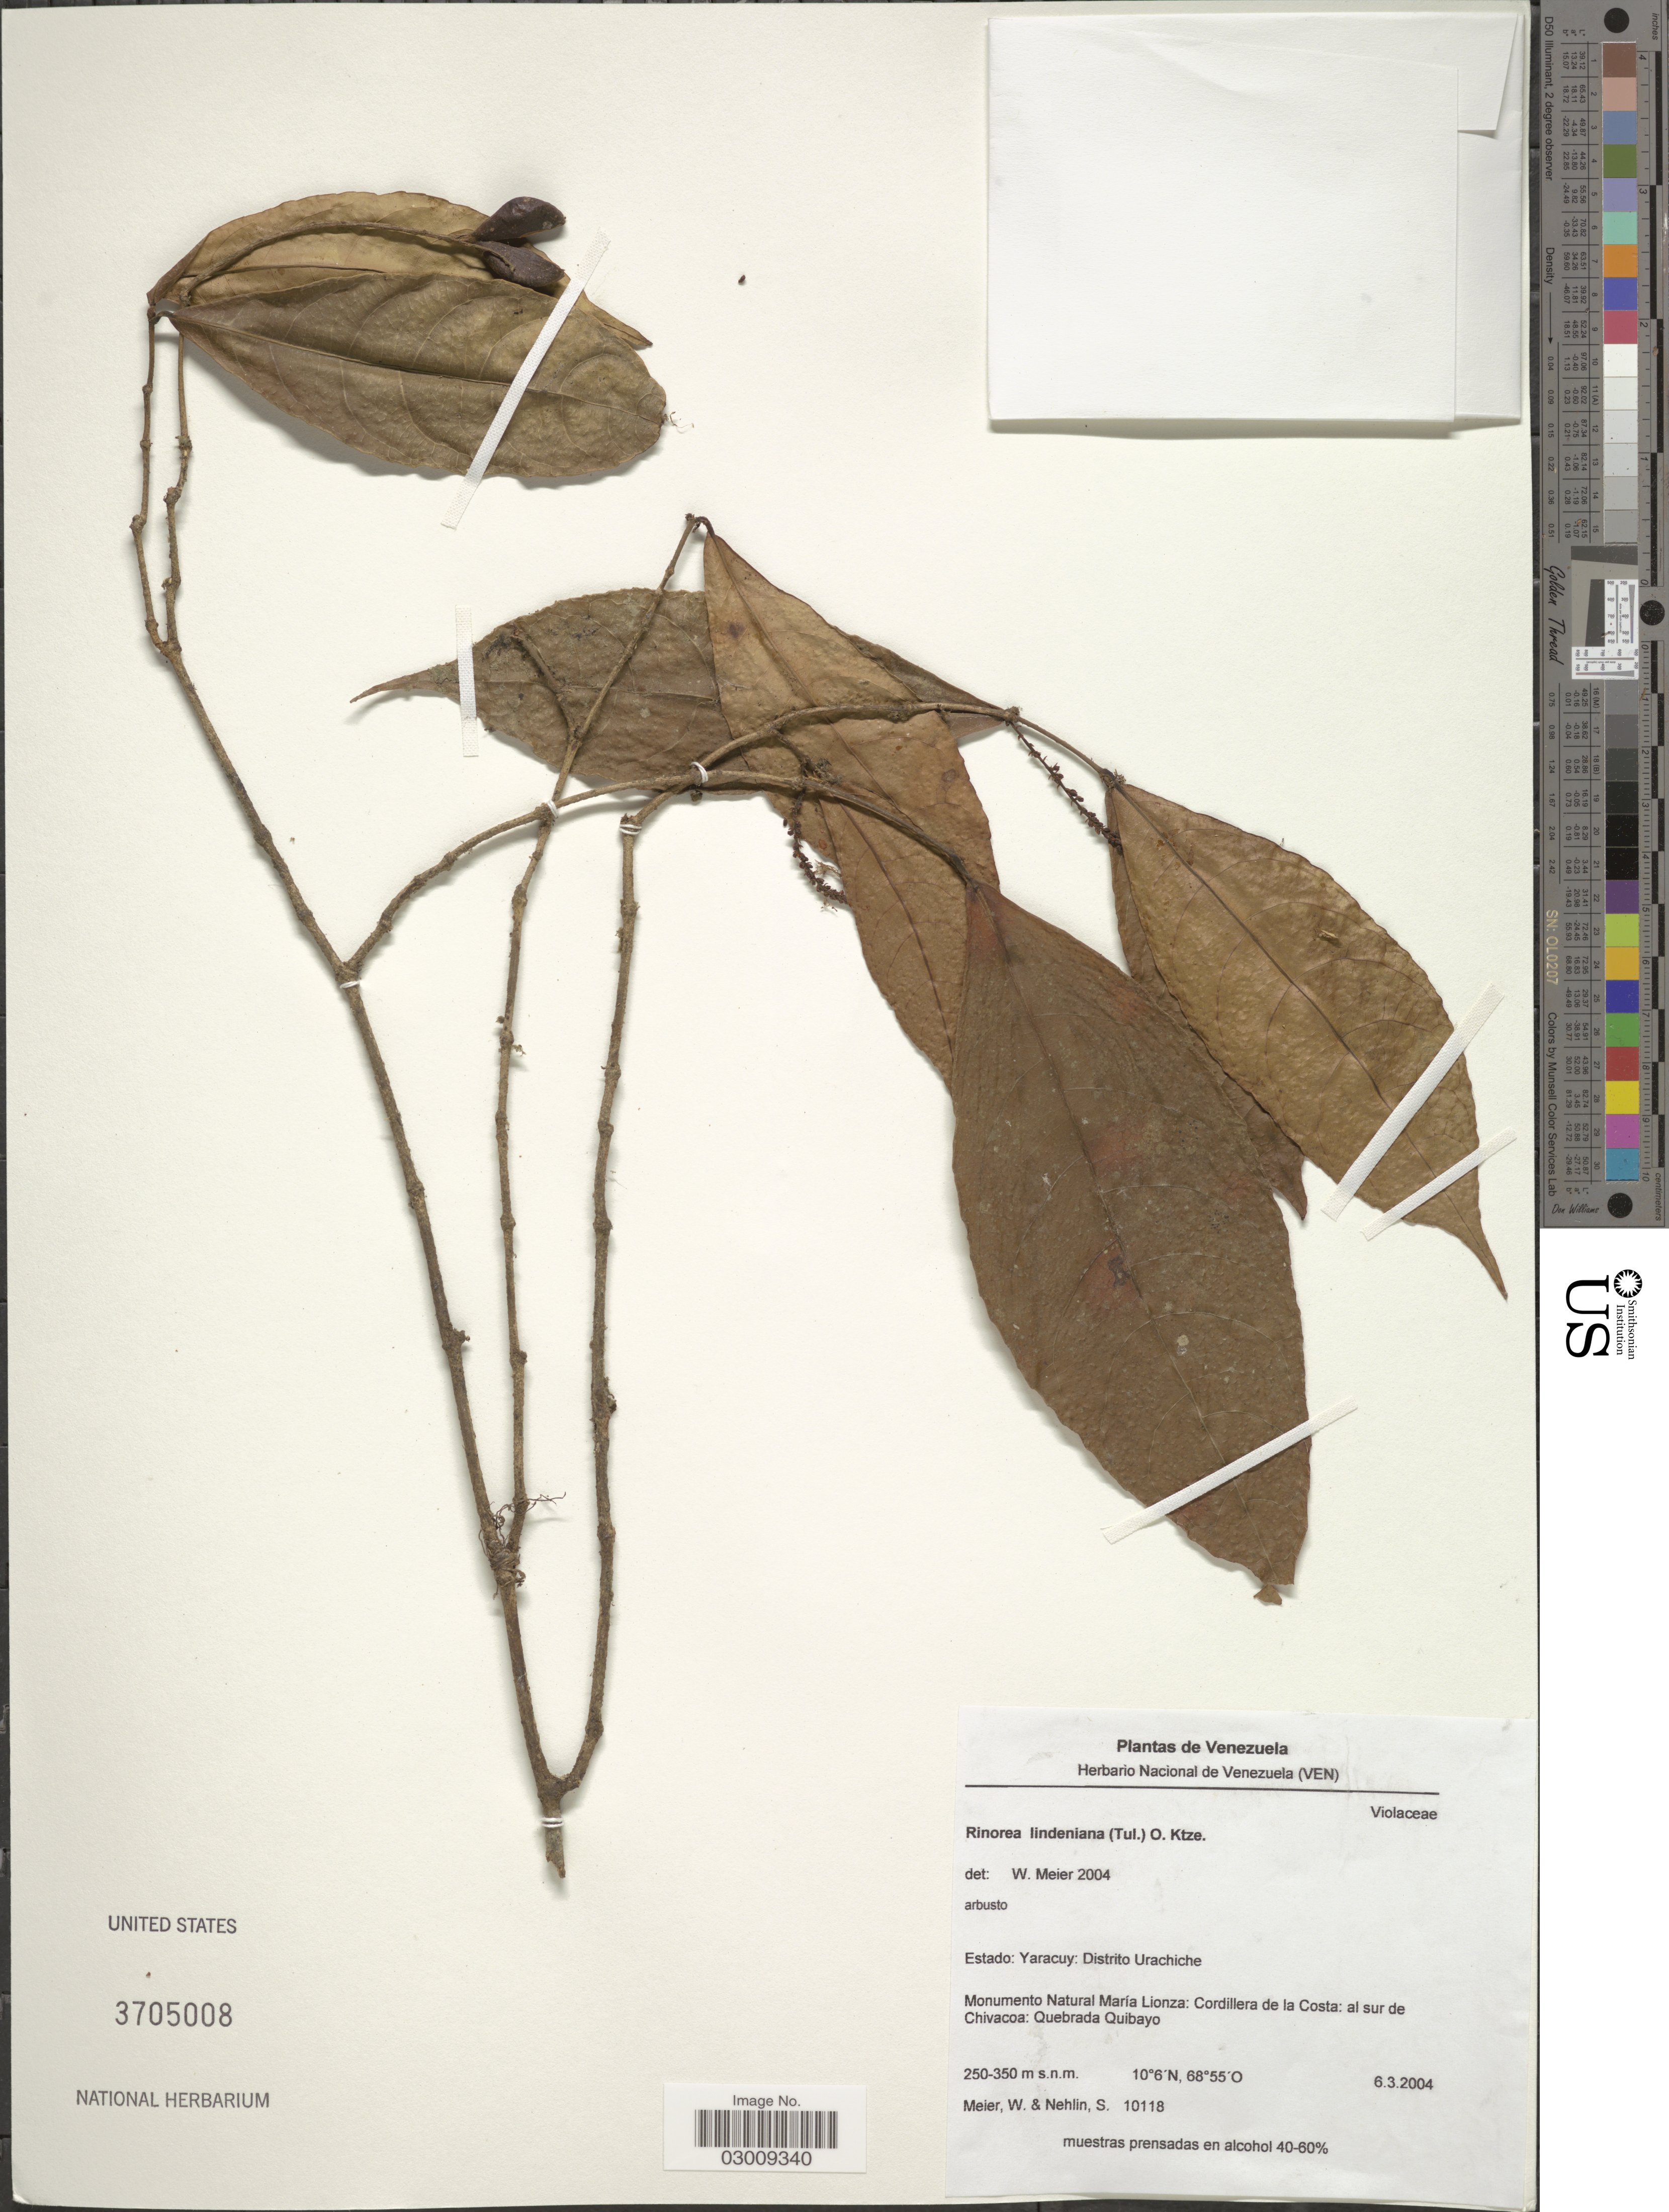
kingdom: Plantae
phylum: Tracheophyta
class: Magnoliopsida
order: Malpighiales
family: Violaceae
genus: Rinorea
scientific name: Rinorea lindeniana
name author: (Tul.) Kuntze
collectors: W. Meier & S. Nehlin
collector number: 10118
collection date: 2004-03-06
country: Venezuela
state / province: Yaracuy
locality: Distrito Urachiche. Monumento Natural María Lionza: Cordillera de la Costa: al sur de Chivacoa: Quebrada Quibayo.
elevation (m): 250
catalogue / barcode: US 3705008